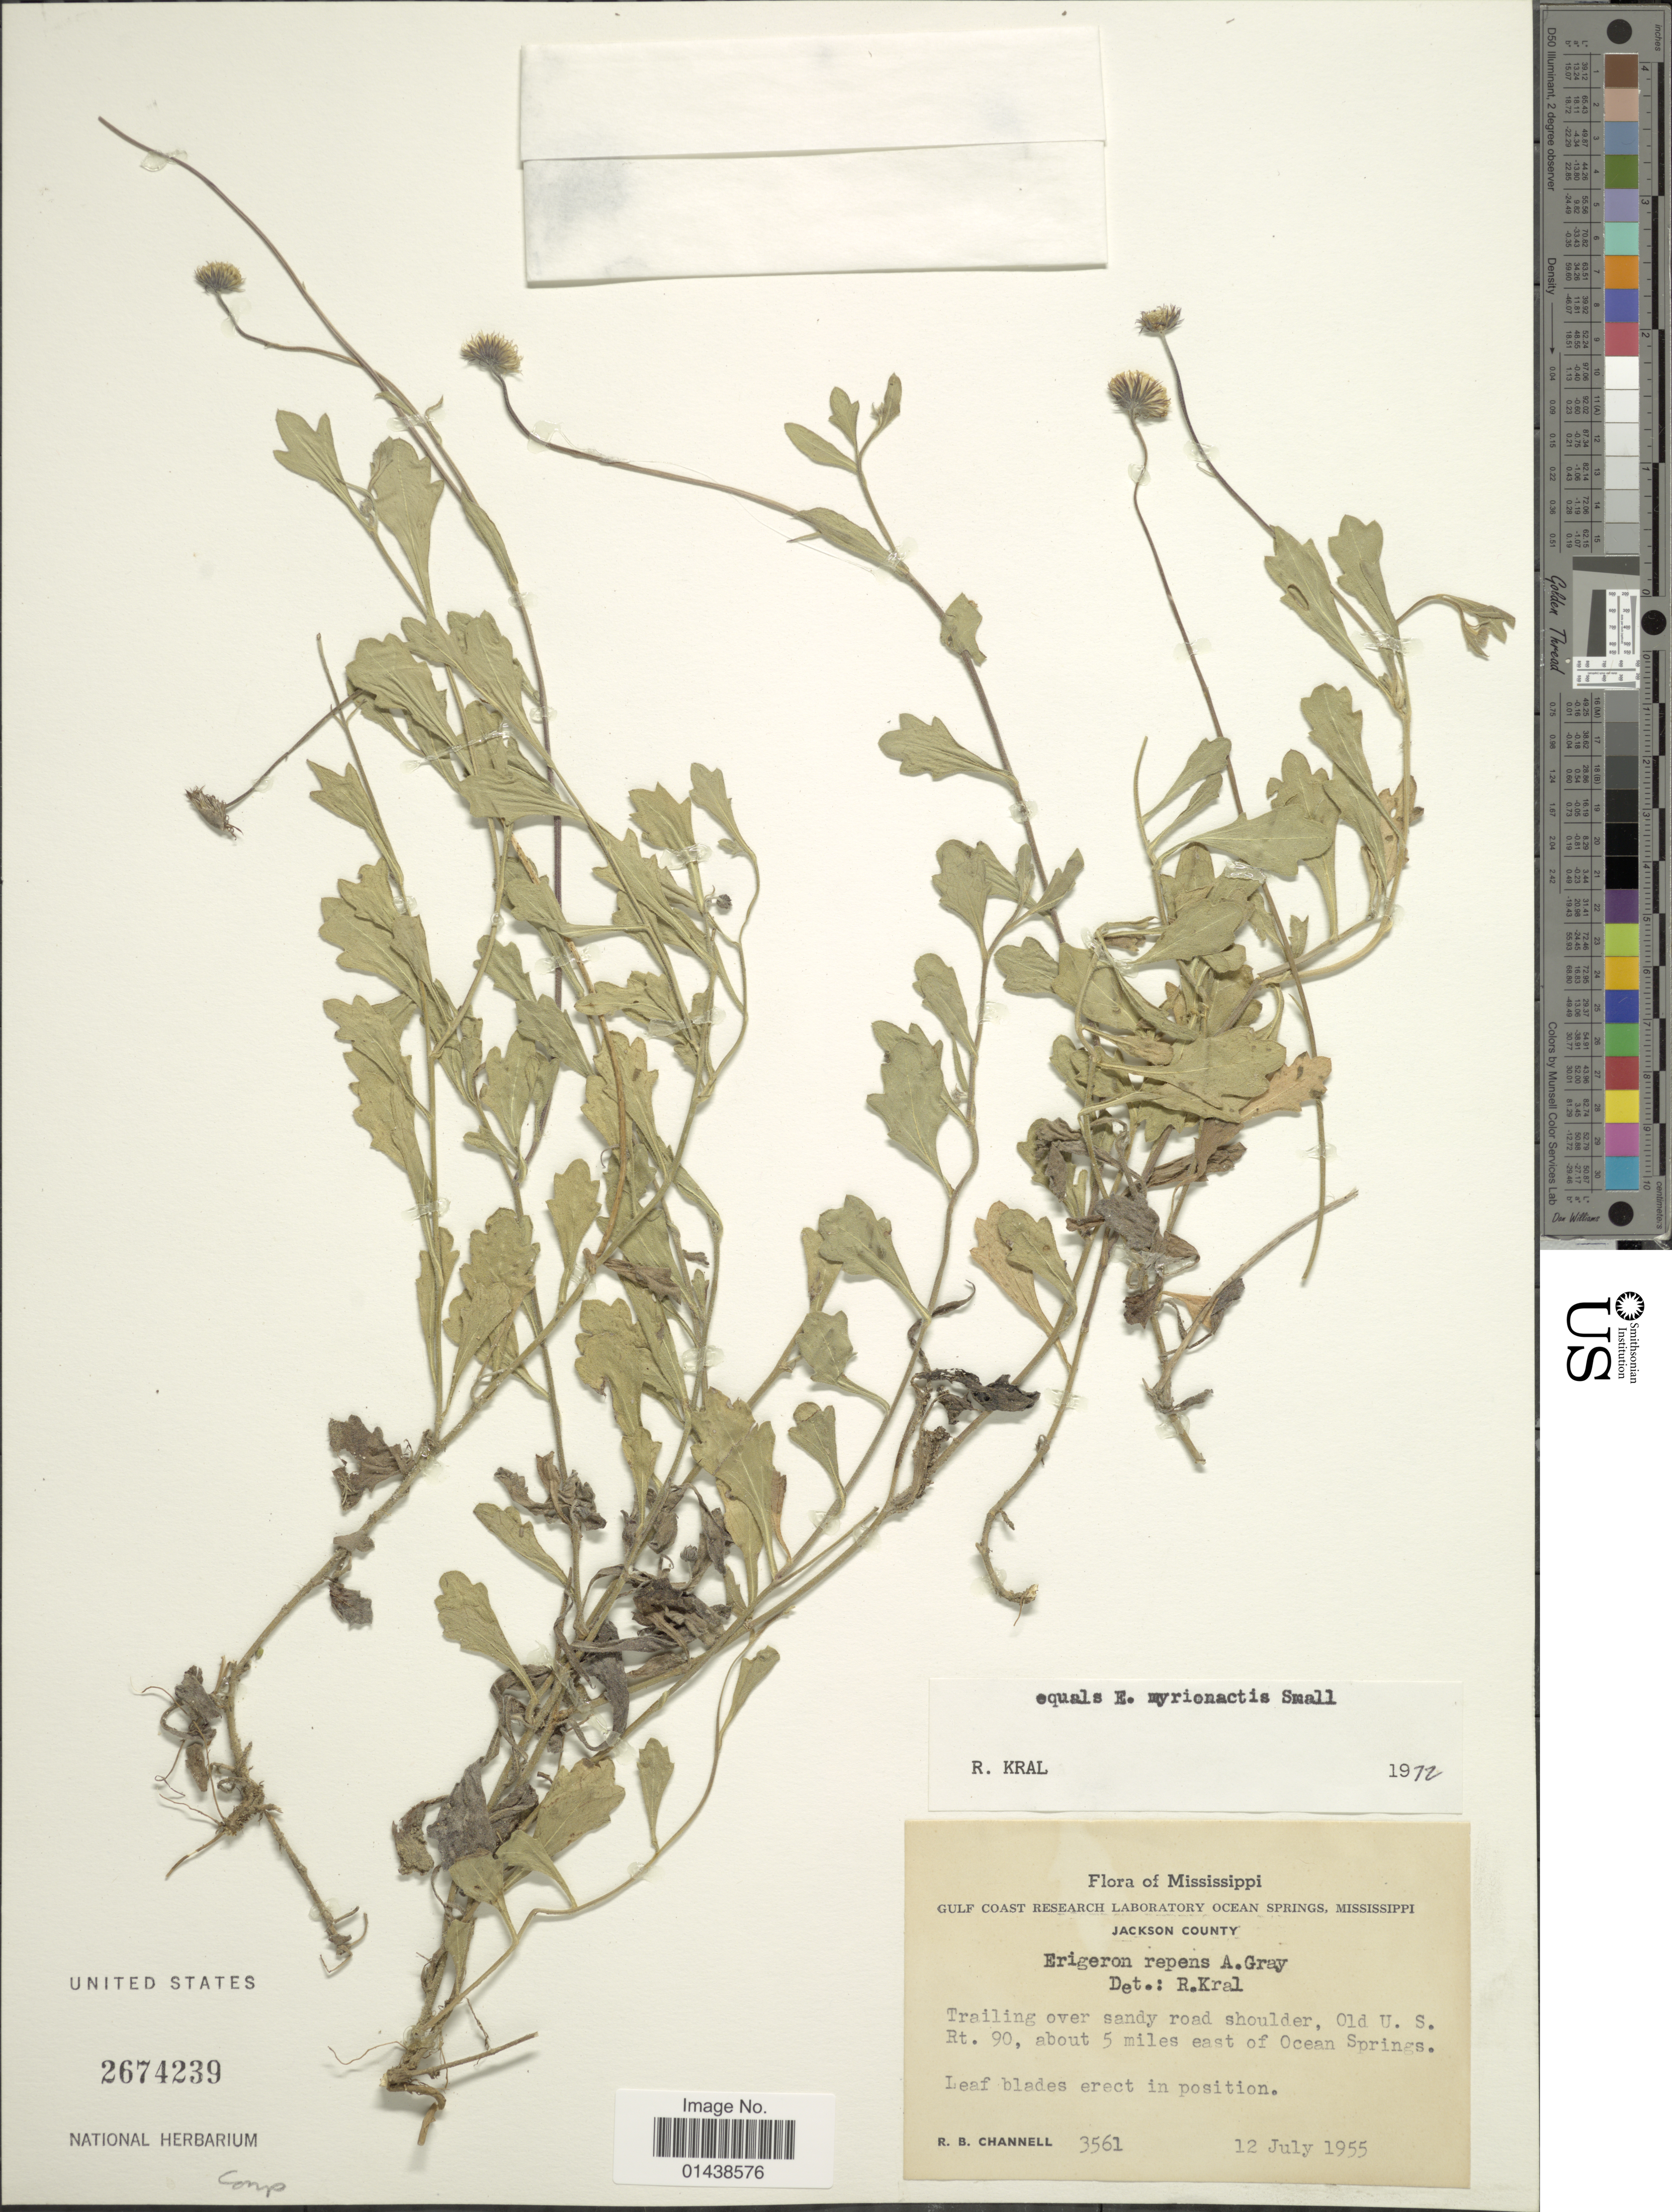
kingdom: Plantae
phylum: Tracheophyta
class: Magnoliopsida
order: Asterales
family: Asteraceae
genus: Erigeron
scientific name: Erigeron myrionactis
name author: Small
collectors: R. B. Channell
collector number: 3561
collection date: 1955-07-12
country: United States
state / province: Mississippi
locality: Jackson County. Trailing over sandy road shoulder, Old U. S. Rt. 90, about 5 miles east of Ocean Springs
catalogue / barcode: US 2674239